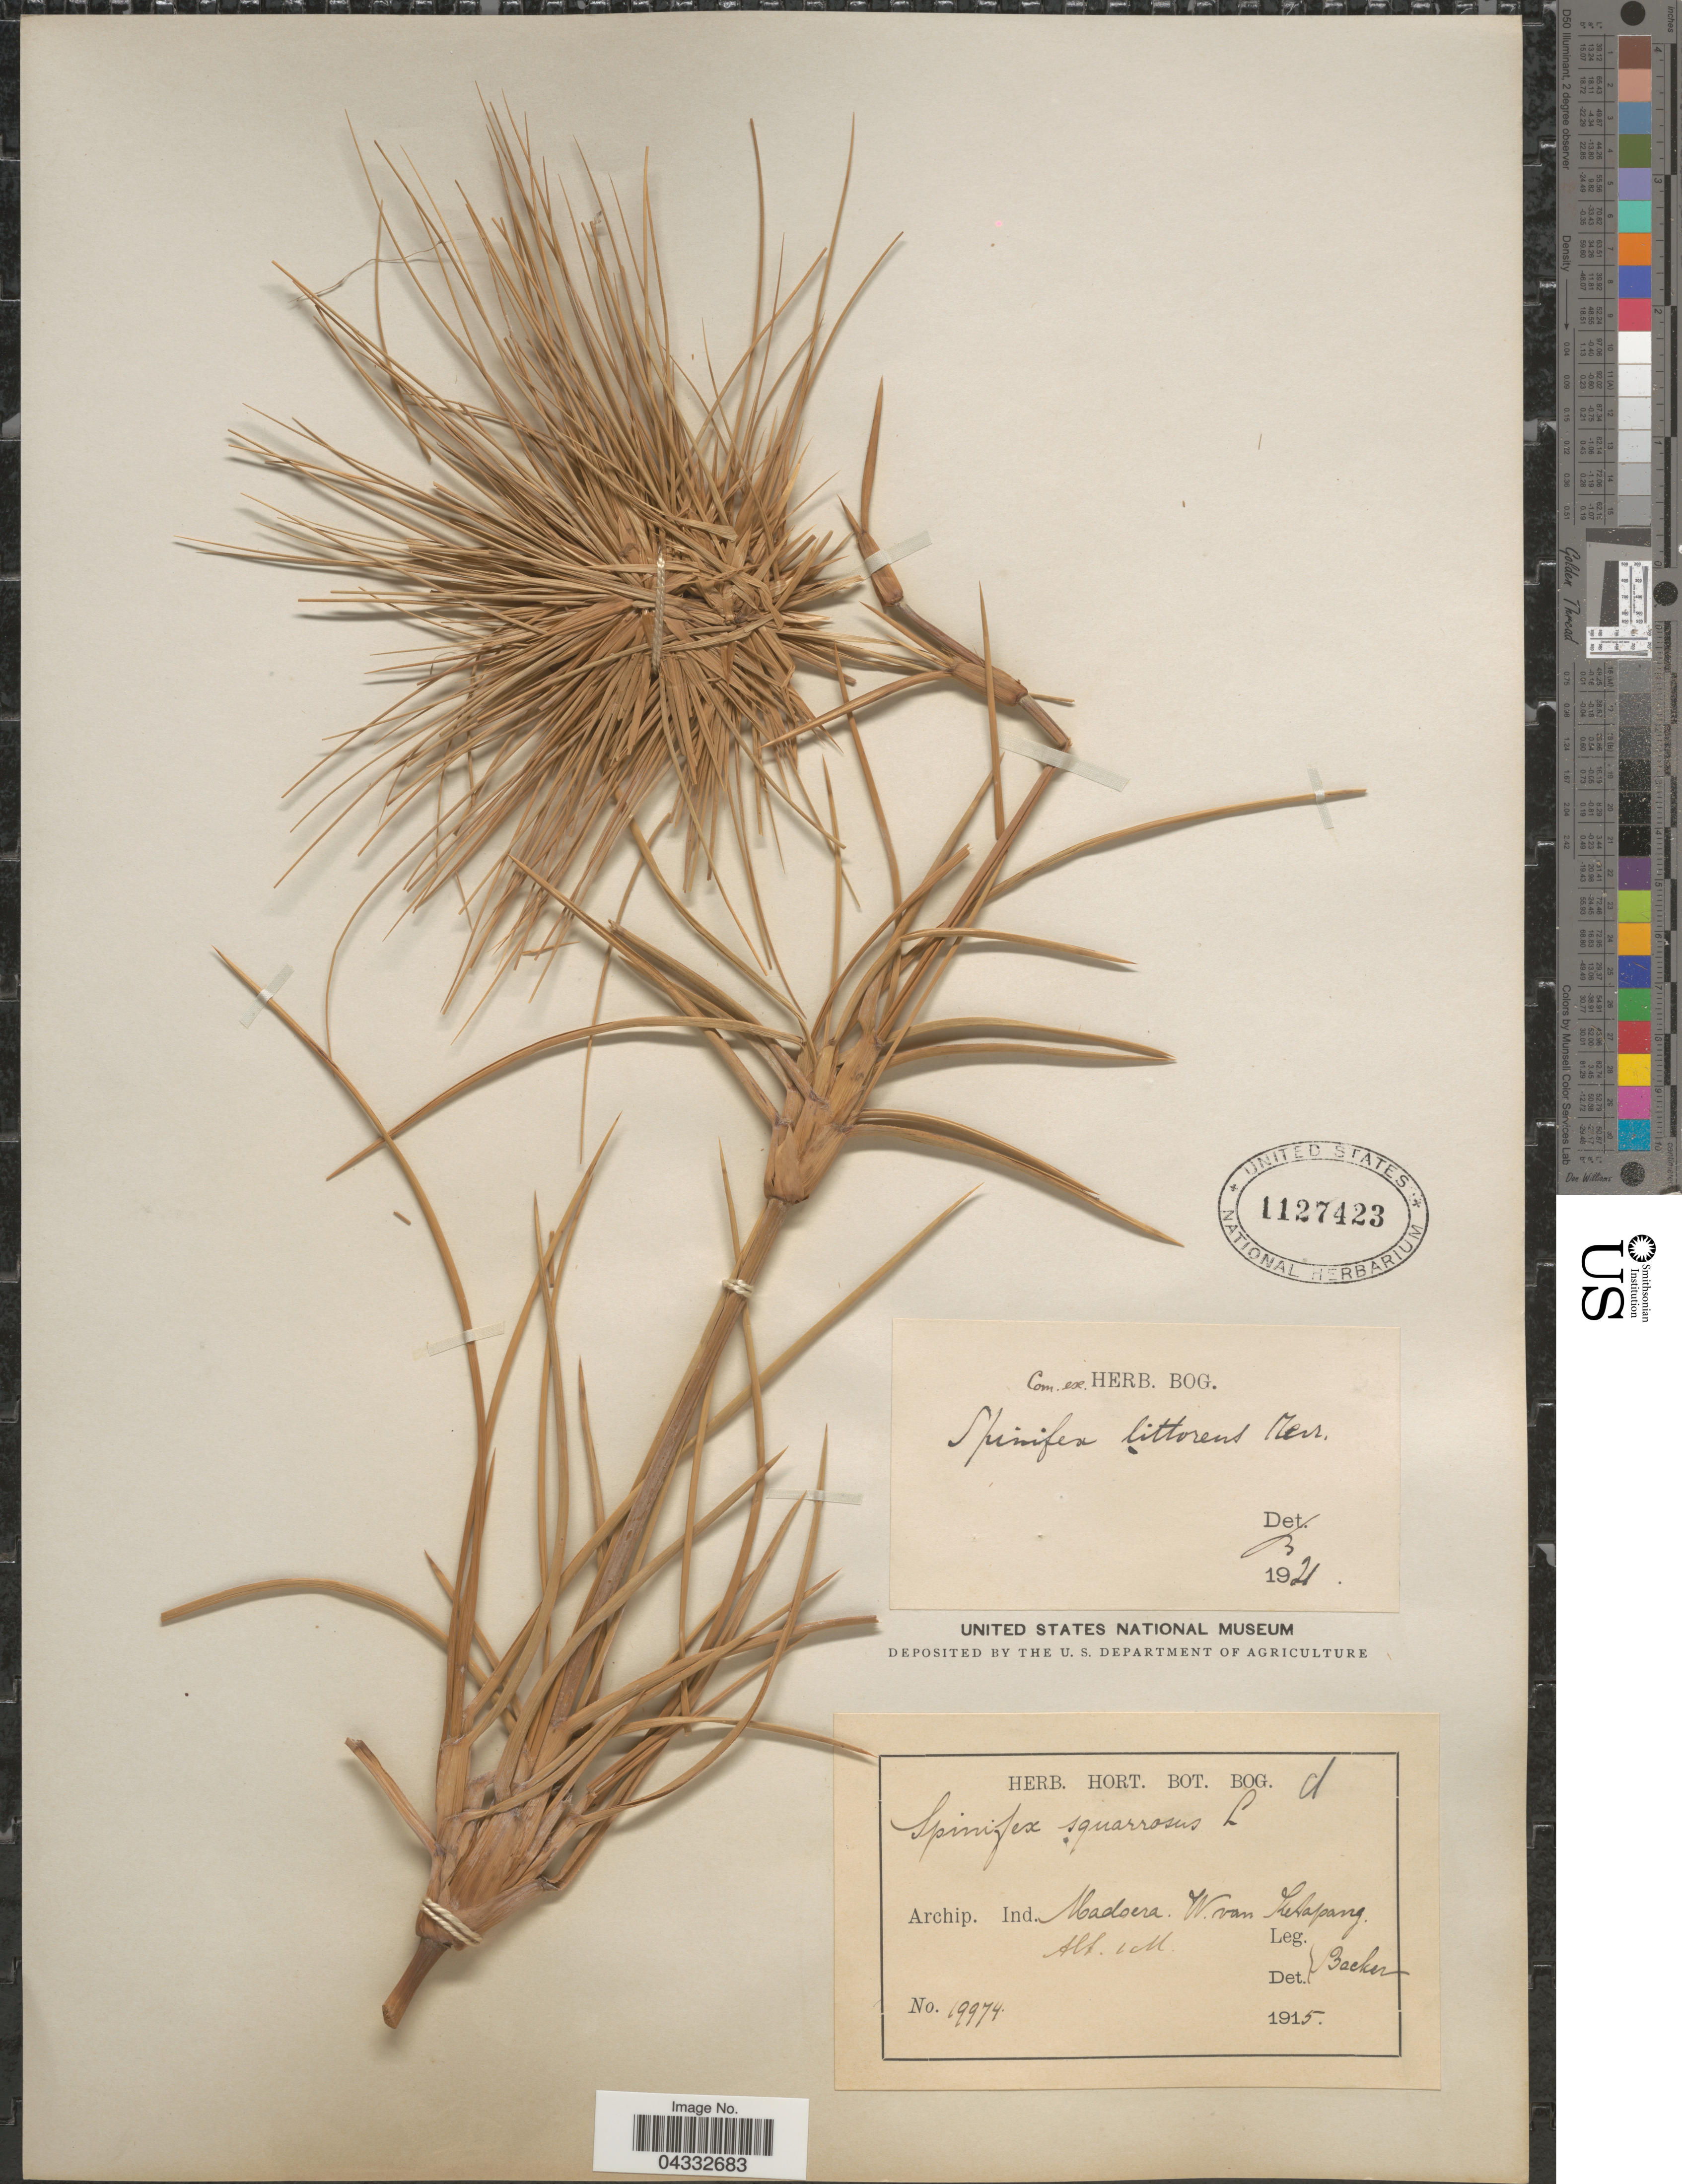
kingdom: Plantae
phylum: Tracheophyta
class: Liliopsida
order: Poales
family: Poaceae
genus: Spinifex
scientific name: Spinifex littoreus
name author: (Burm. f.) Merr.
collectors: Backer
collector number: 19974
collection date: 1915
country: Indonesia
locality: Archip. Ind. Madoera. W. van Ketapang.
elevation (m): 1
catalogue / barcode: US 1127423